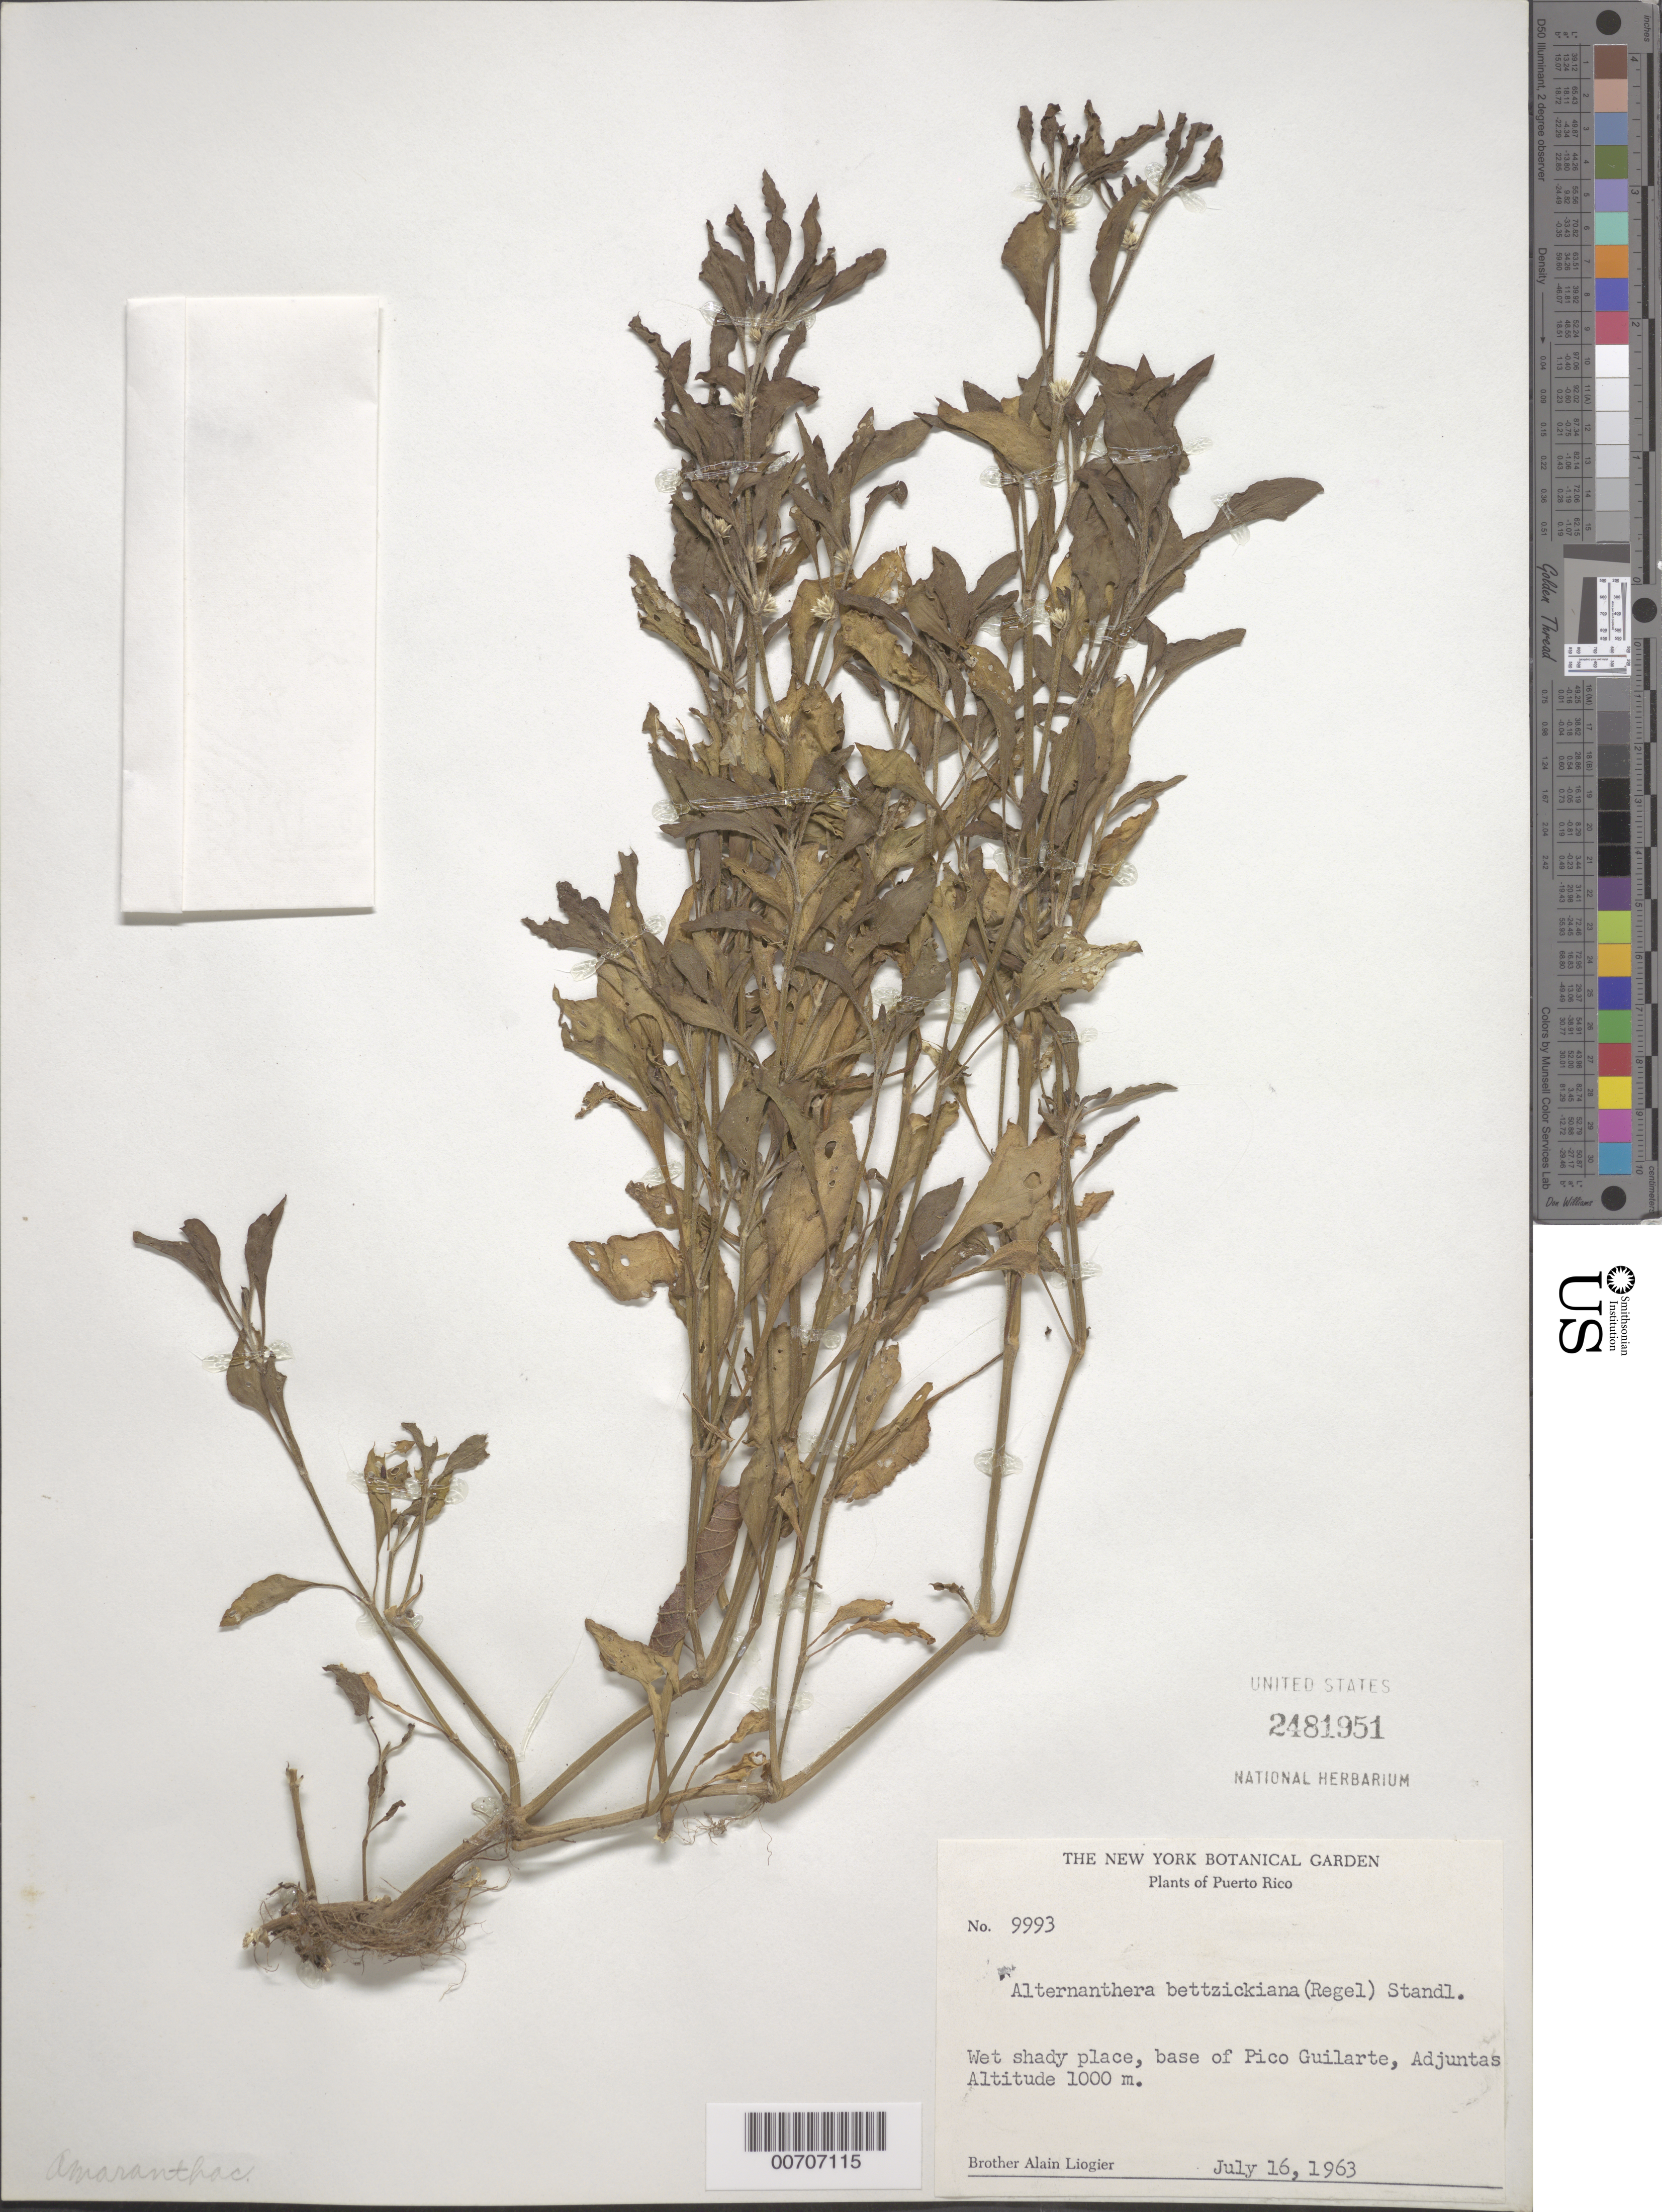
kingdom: Plantae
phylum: Tracheophyta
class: Magnoliopsida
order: Caryophyllales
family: Amaranthaceae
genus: Alternanthera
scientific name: Alternanthera bettzickiana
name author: (Regel) G. Nicholson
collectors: A. H. Liogier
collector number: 9993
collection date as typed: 16 Jul 1963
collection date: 1963-07-16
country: Puerto Rico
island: Greater Antilles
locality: Pico Guilarte, Adjuntas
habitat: Wet shady place, base of Pico Guilarte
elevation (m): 1000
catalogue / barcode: US 2481951